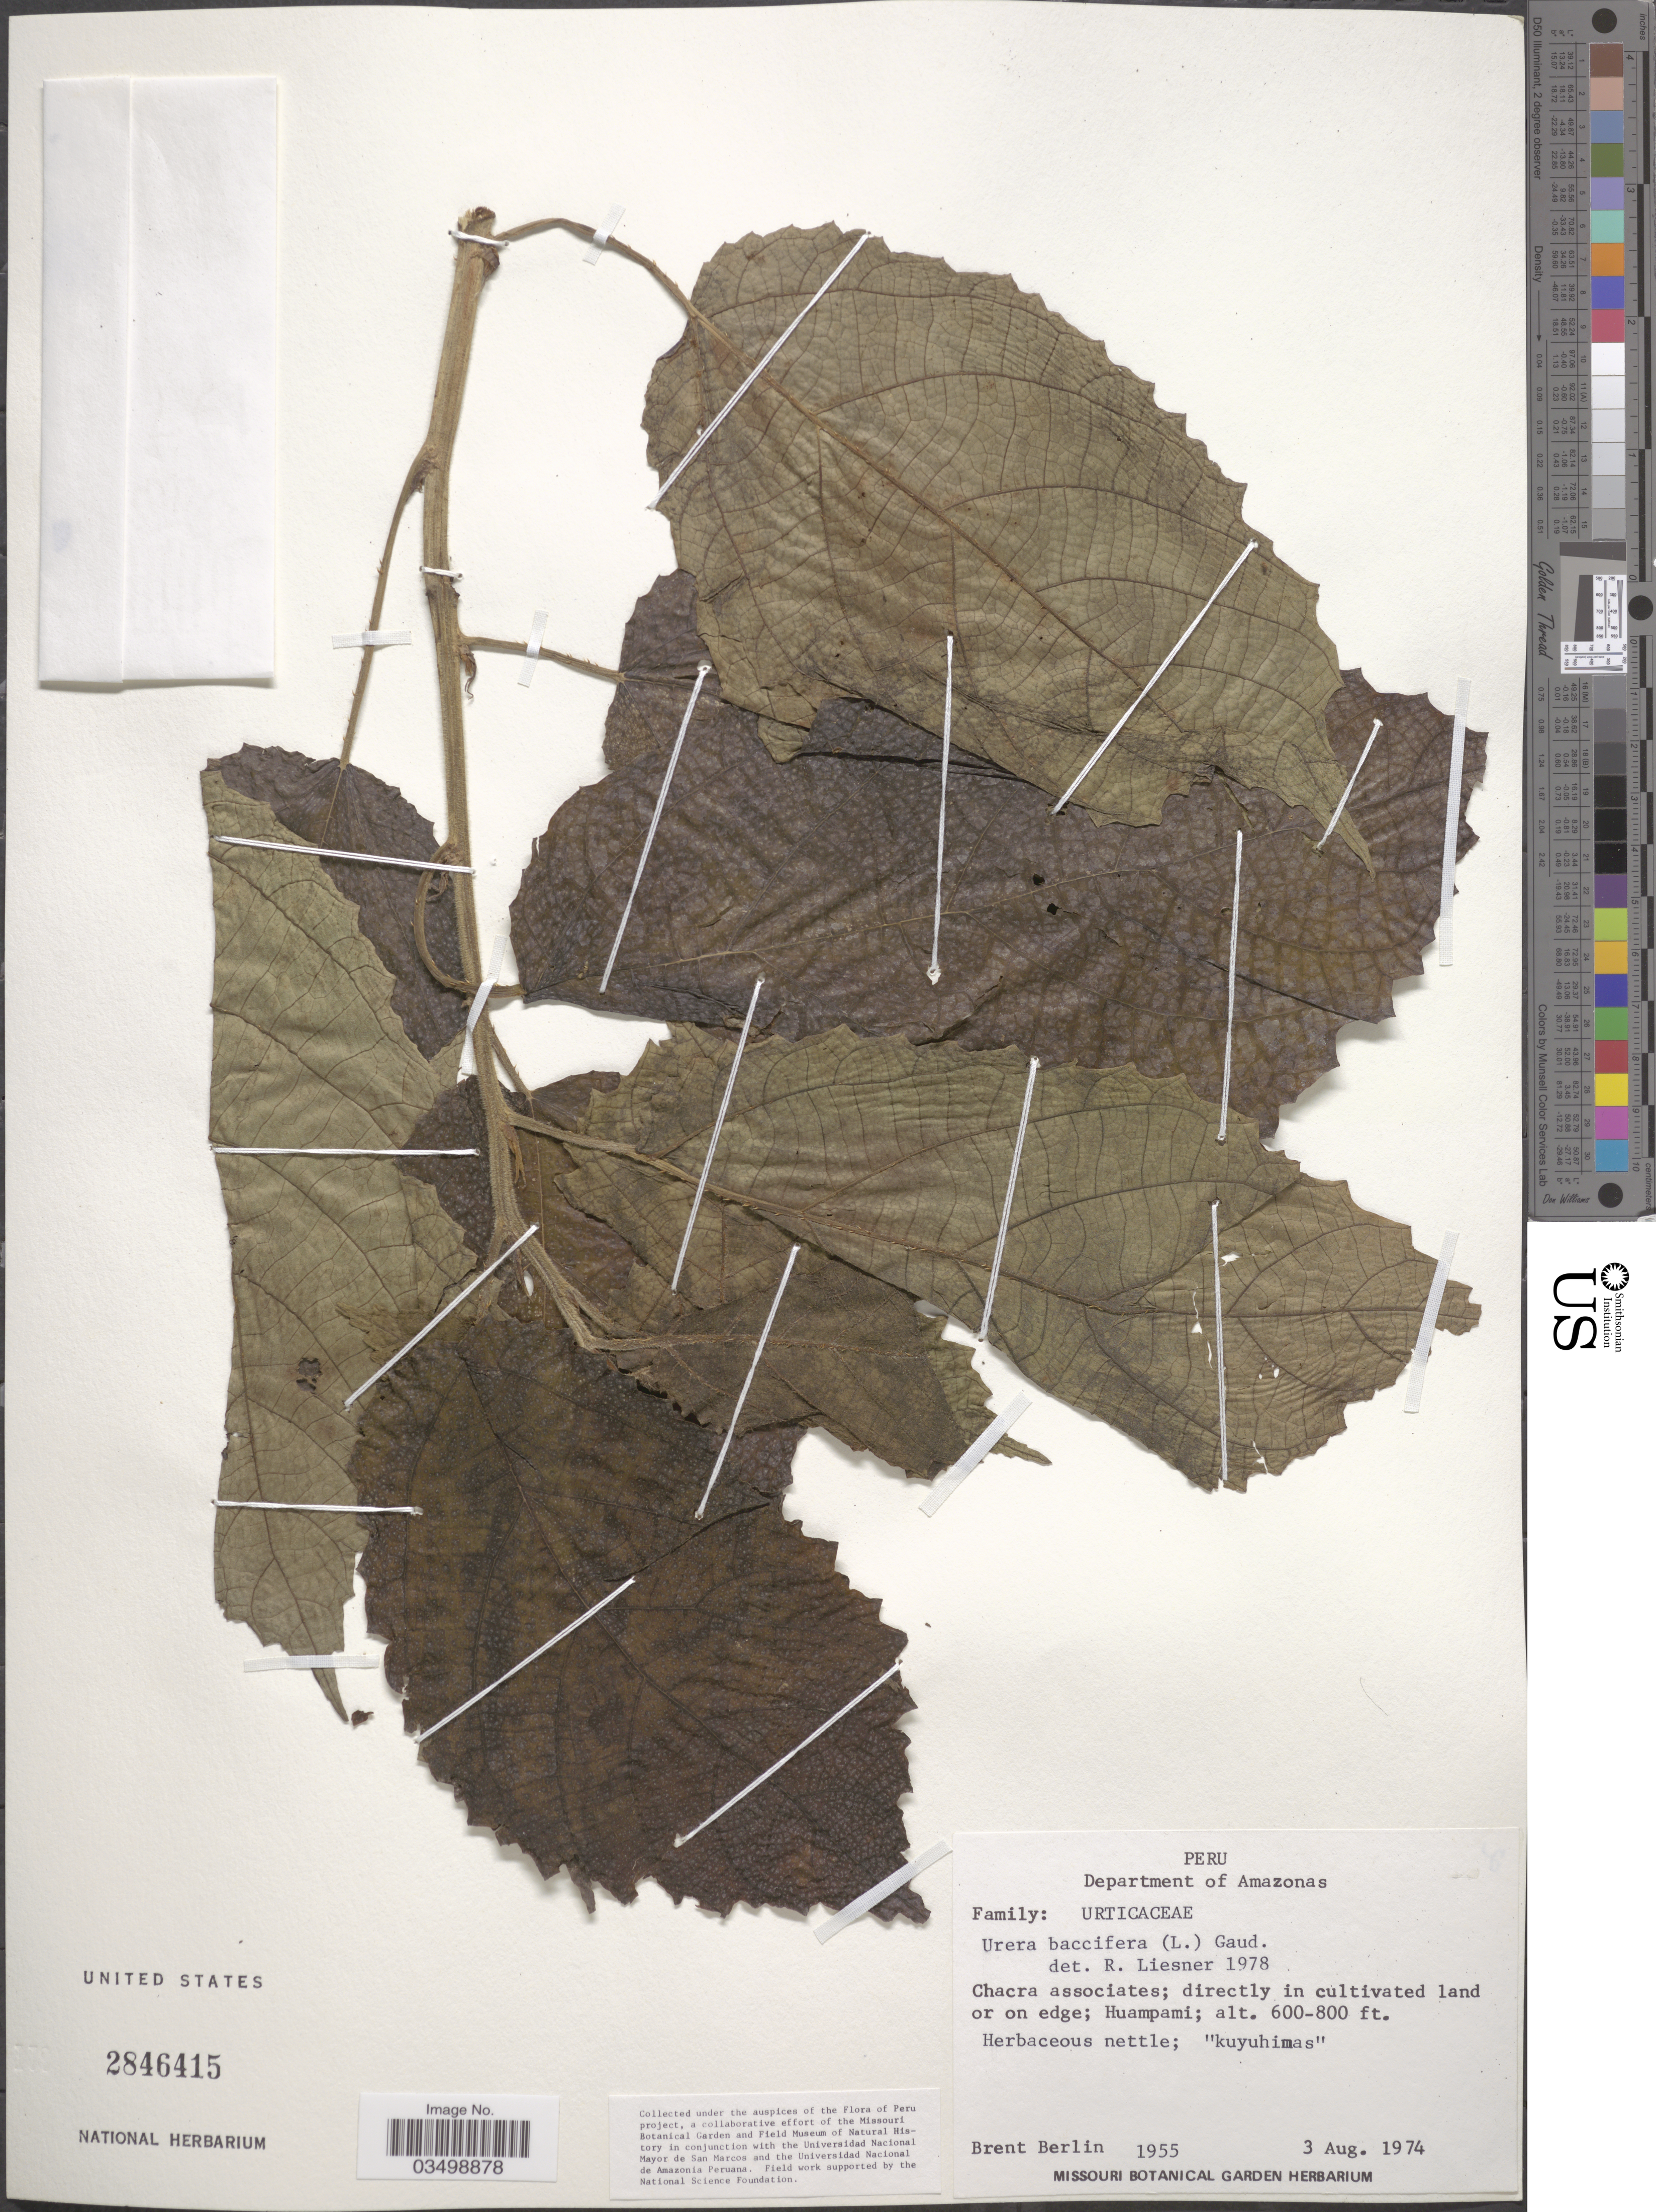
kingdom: Plantae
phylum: Tracheophyta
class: Magnoliopsida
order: Rosales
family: Urticaceae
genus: Urera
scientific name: Urera baccifera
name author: (L.) Gaudich. ex Wedd.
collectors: B. Berlin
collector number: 1955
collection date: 1974-08-03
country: Peru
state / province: Amazonas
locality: Department of Amazonas. Chacra associates; Huampami.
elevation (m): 183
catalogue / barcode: US 2846415